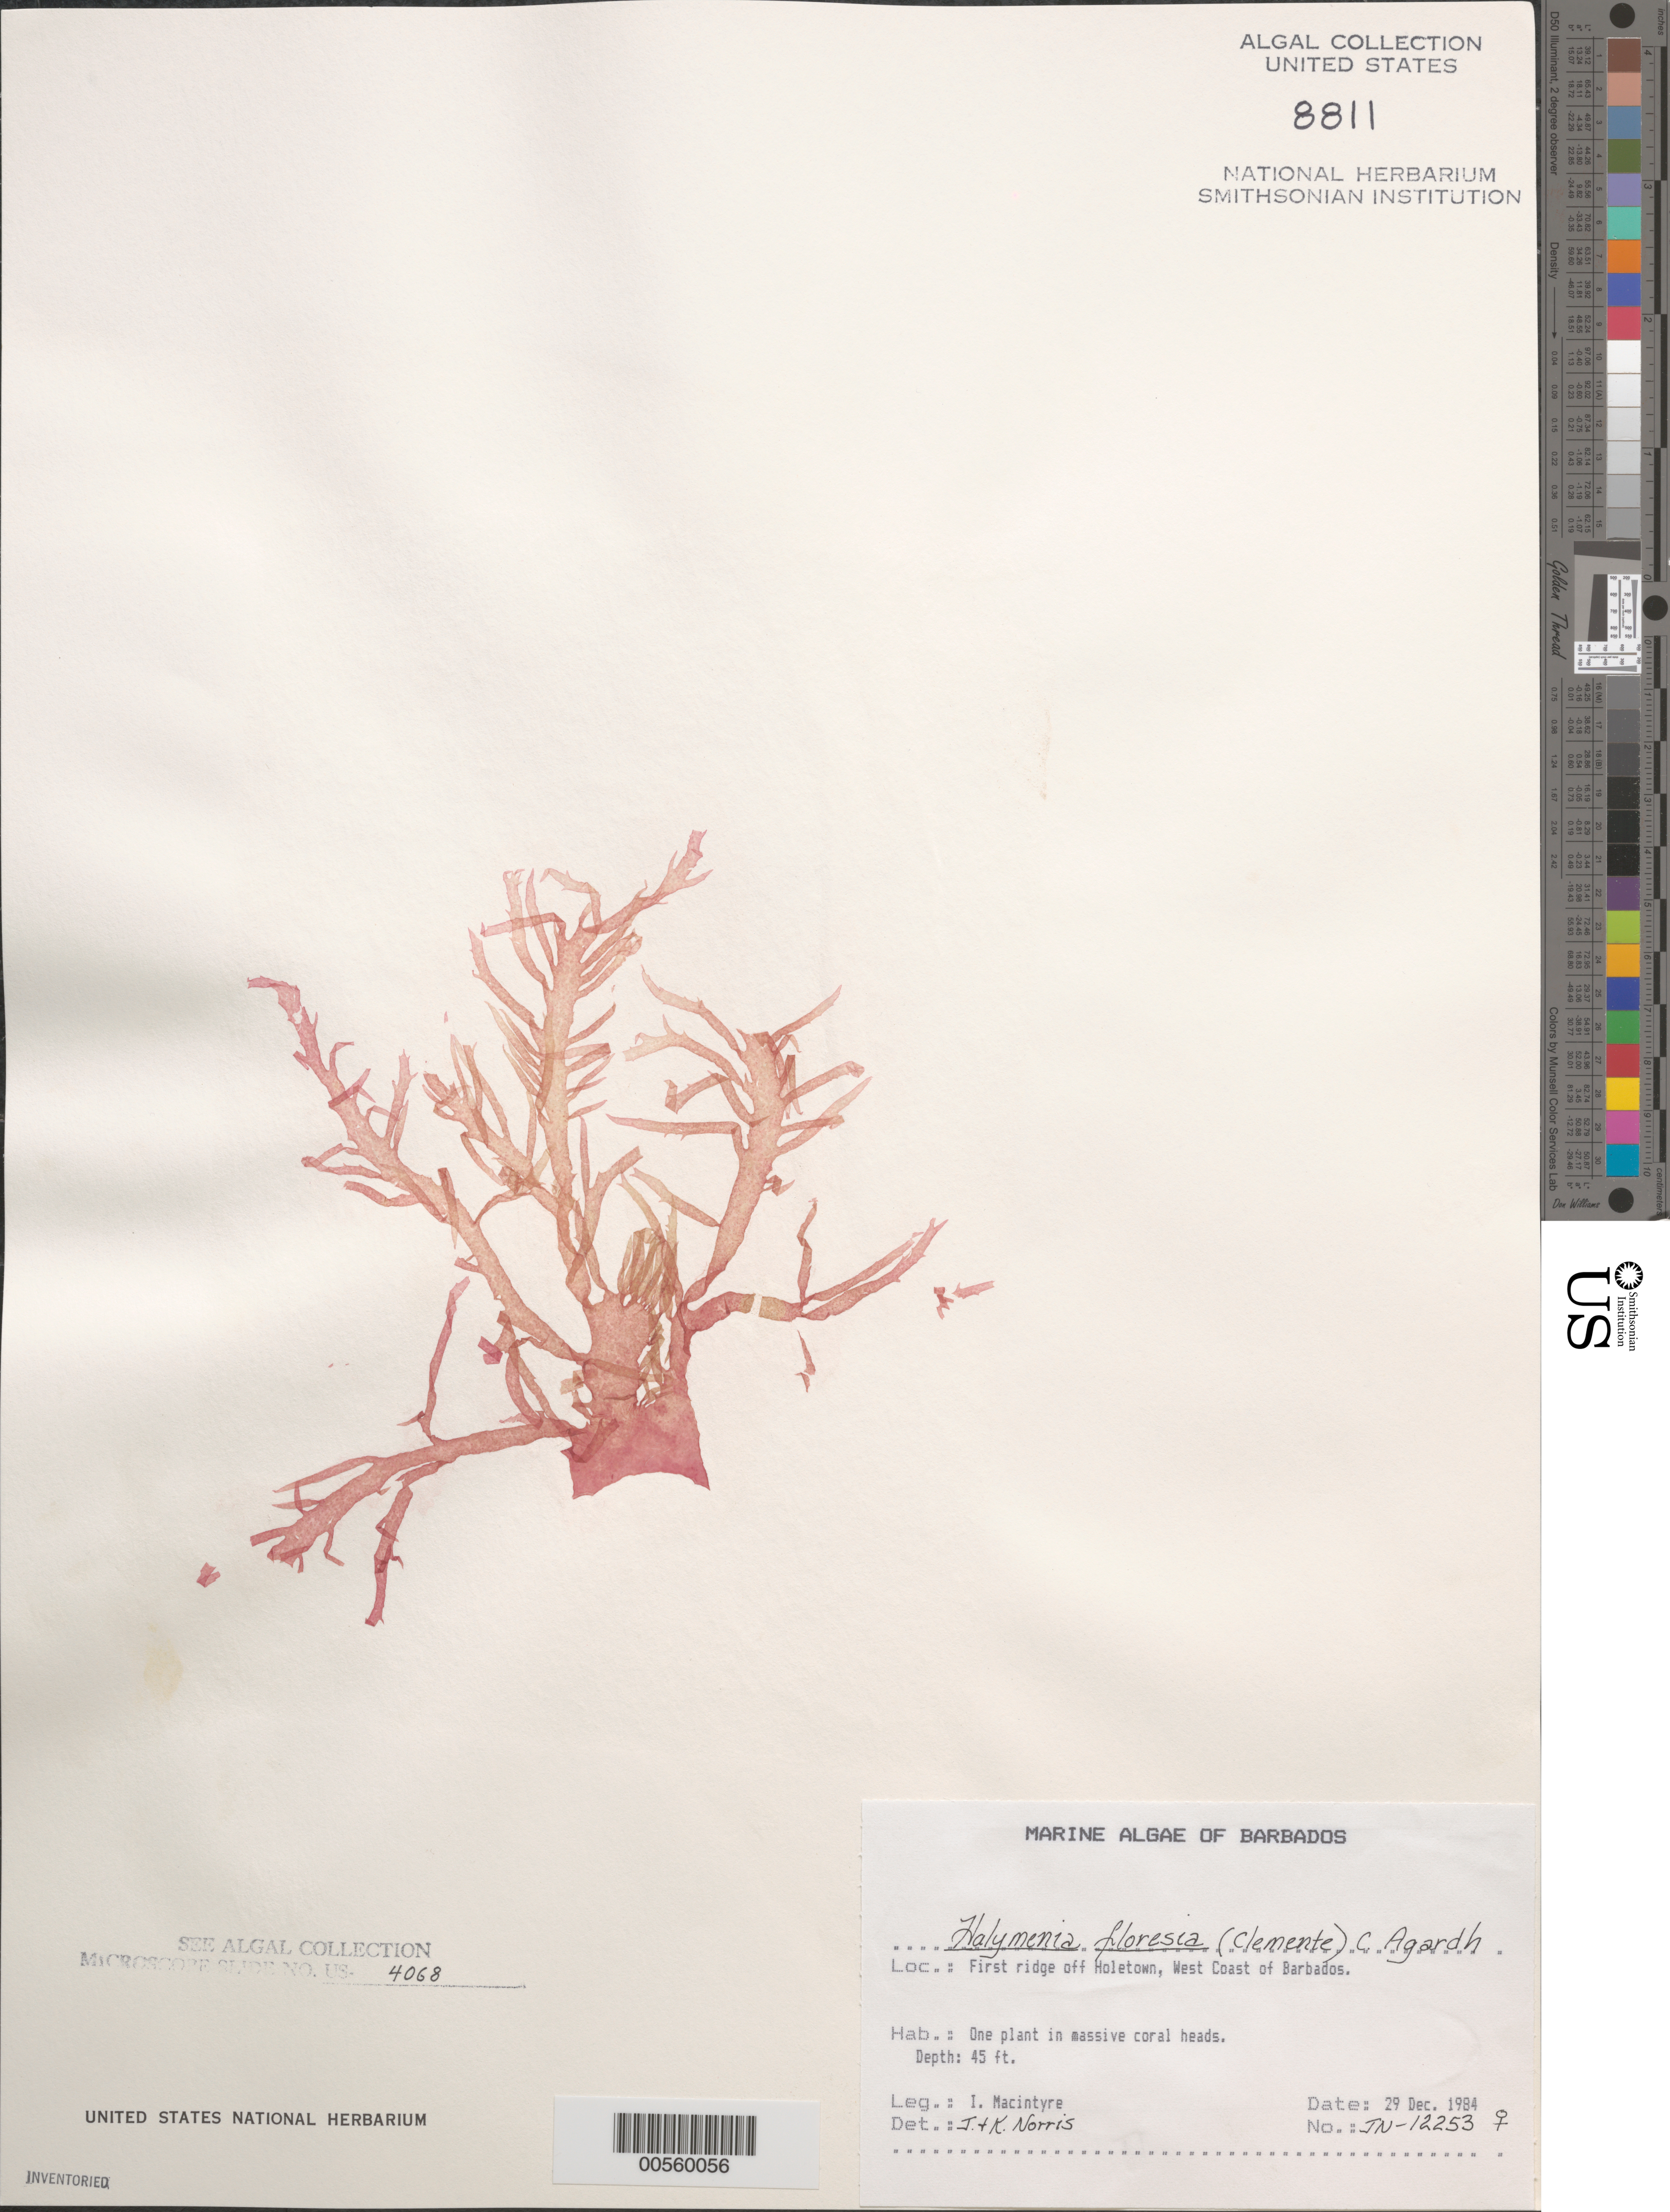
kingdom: Plantae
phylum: Rhodophyta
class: Florideophyceae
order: Halymeniales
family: Halymeniaceae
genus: Halymenia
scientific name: Halymenia floresii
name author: (Clemente) C. Agardh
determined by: Norris, J. N.; Bucher, K. E.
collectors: I. Macintyre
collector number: JN-12253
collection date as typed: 29 Dec 1984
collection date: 1984-12-29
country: Barbados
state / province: Saint James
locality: Off Holetown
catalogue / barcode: US 8811